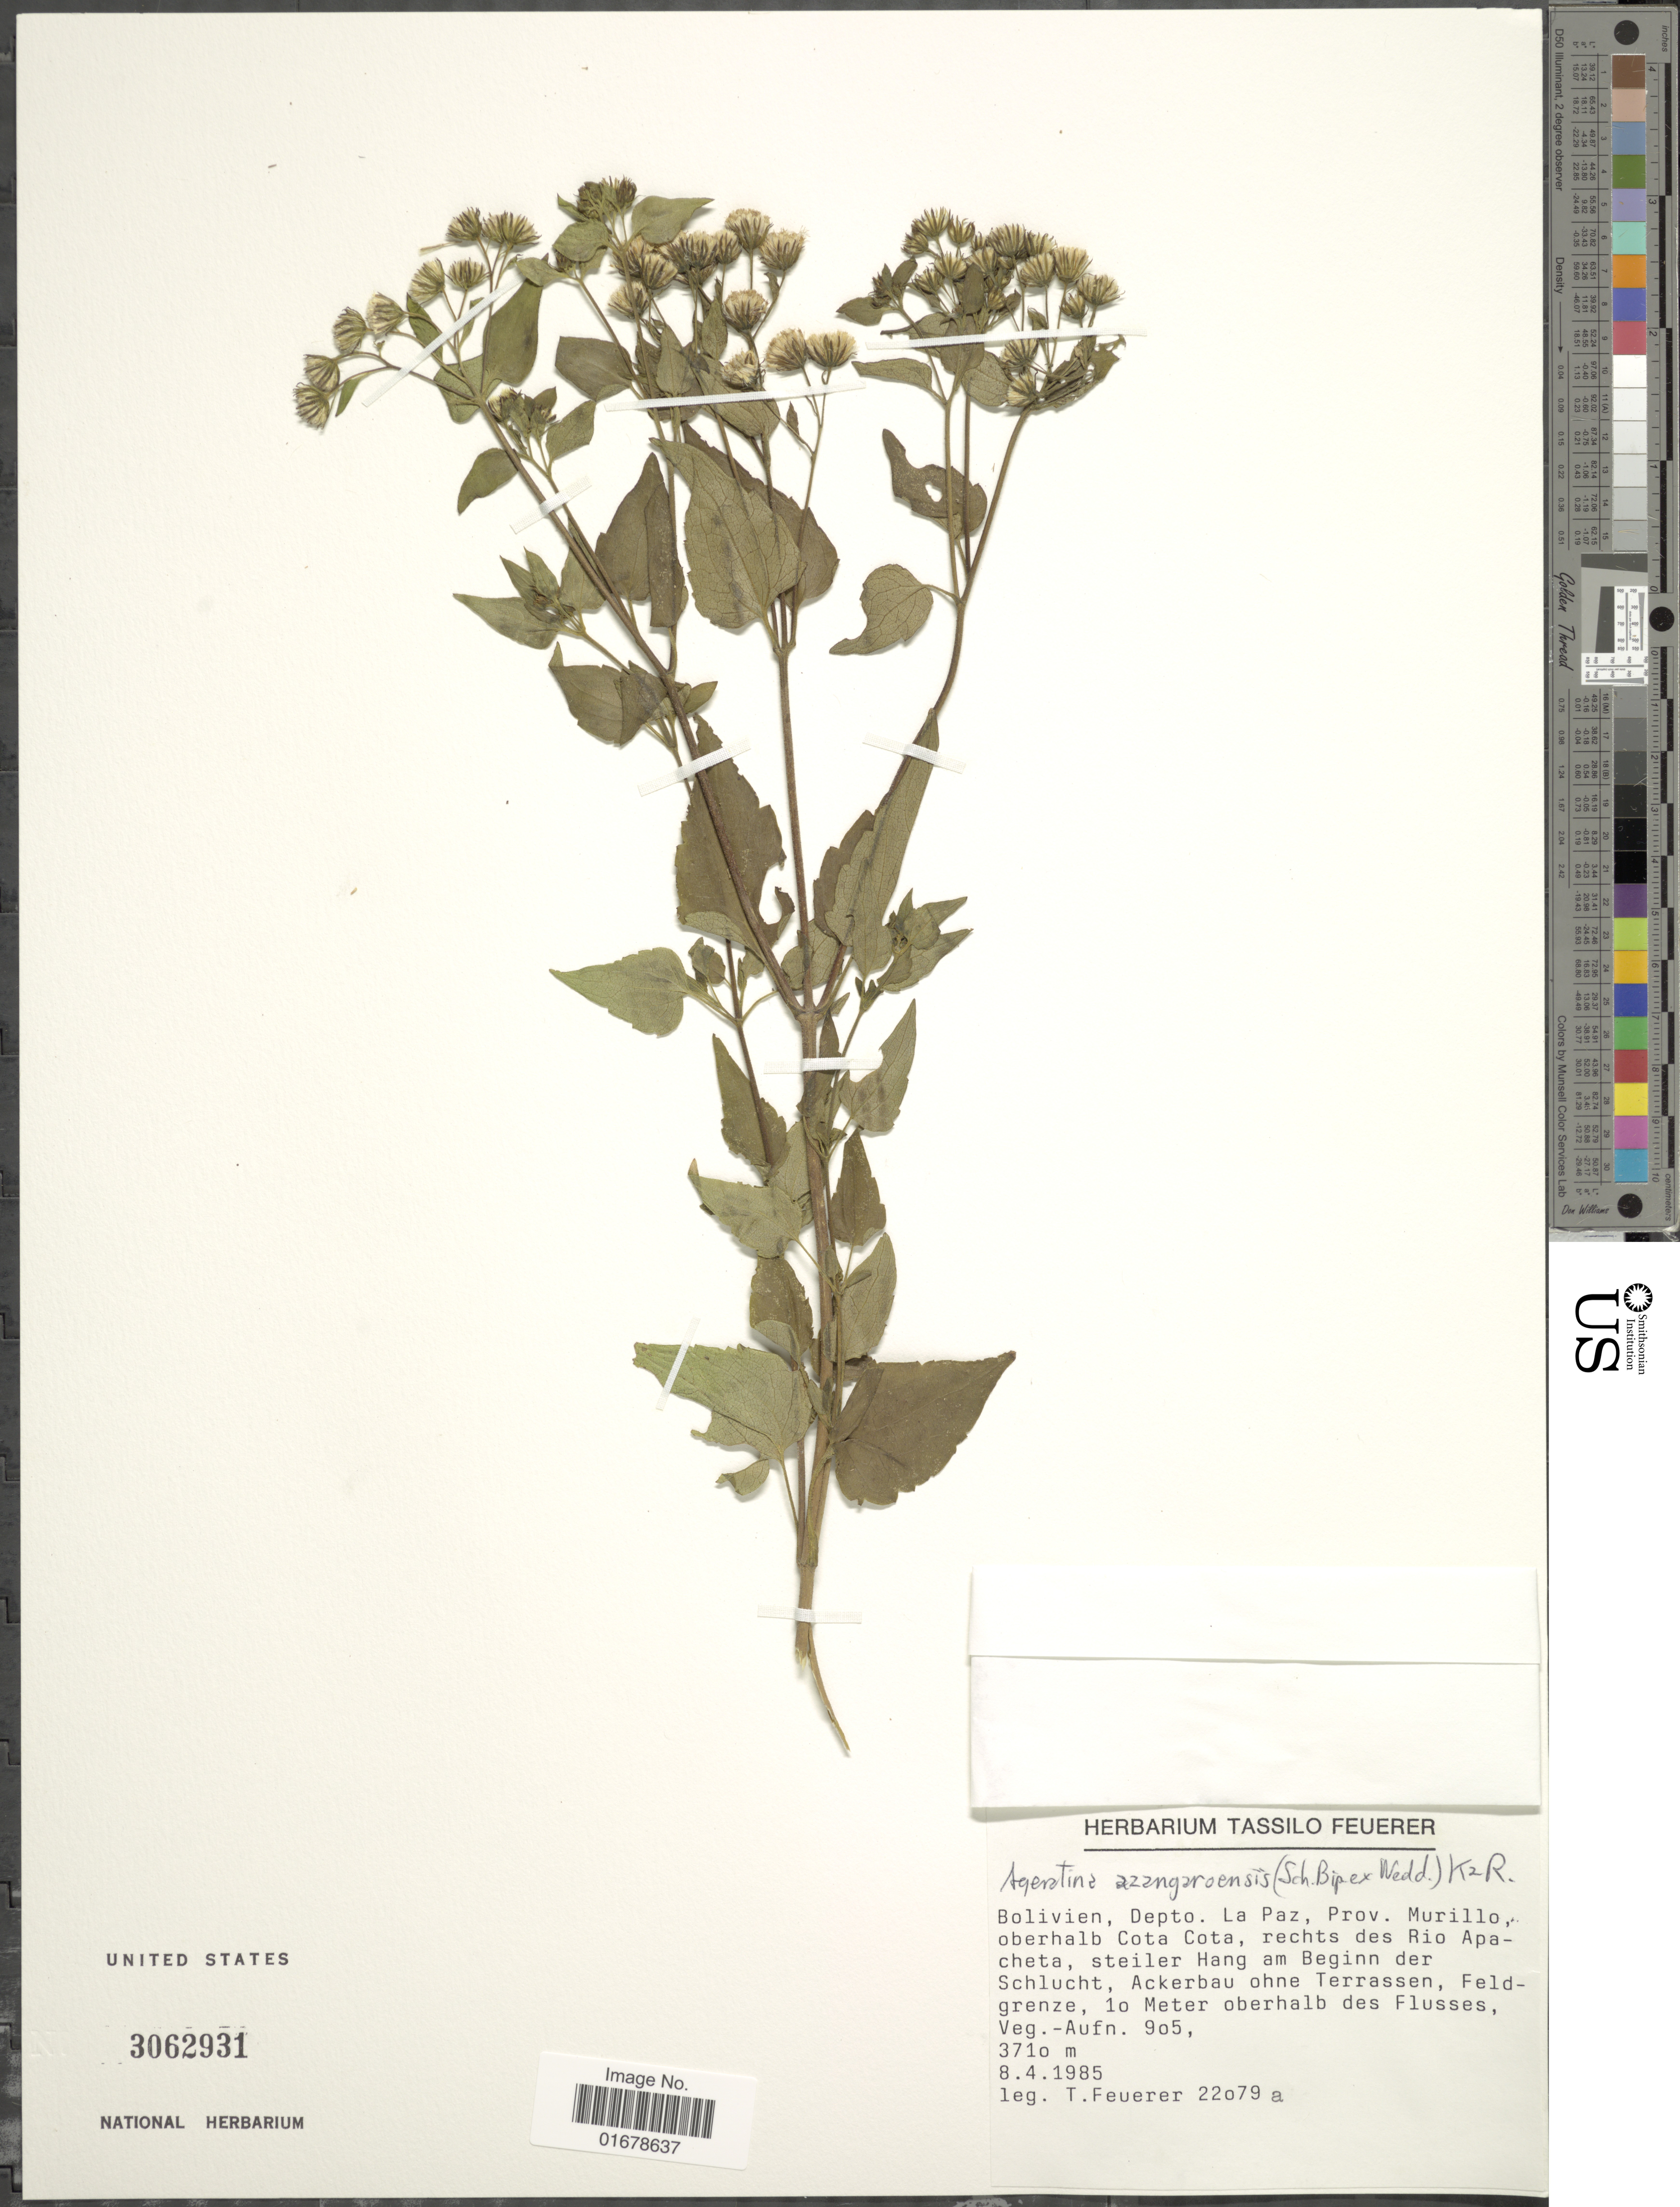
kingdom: Plantae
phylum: Tracheophyta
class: Magnoliopsida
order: Asterales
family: Asteraceae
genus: Ageratina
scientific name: Ageratina azangaroensis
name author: (Sch. Bip. ex Wedd.) R.M. King & H. Rob.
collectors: T. Feuerer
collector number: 22079a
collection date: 1985-04-08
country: Bolivia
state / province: La Paz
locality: Bolivien, Depto. La Paz, Prov. Murillo, oberhalb Cota Cota, rechts des Rio Apacheta, steiler Hang am Beginn der Schlucht, Ackerbau ohne Terrassen, feldgremze, 10 meter oberhalb des Flusses Veg. - Aufn. 905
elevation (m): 3710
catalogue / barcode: US 3062931